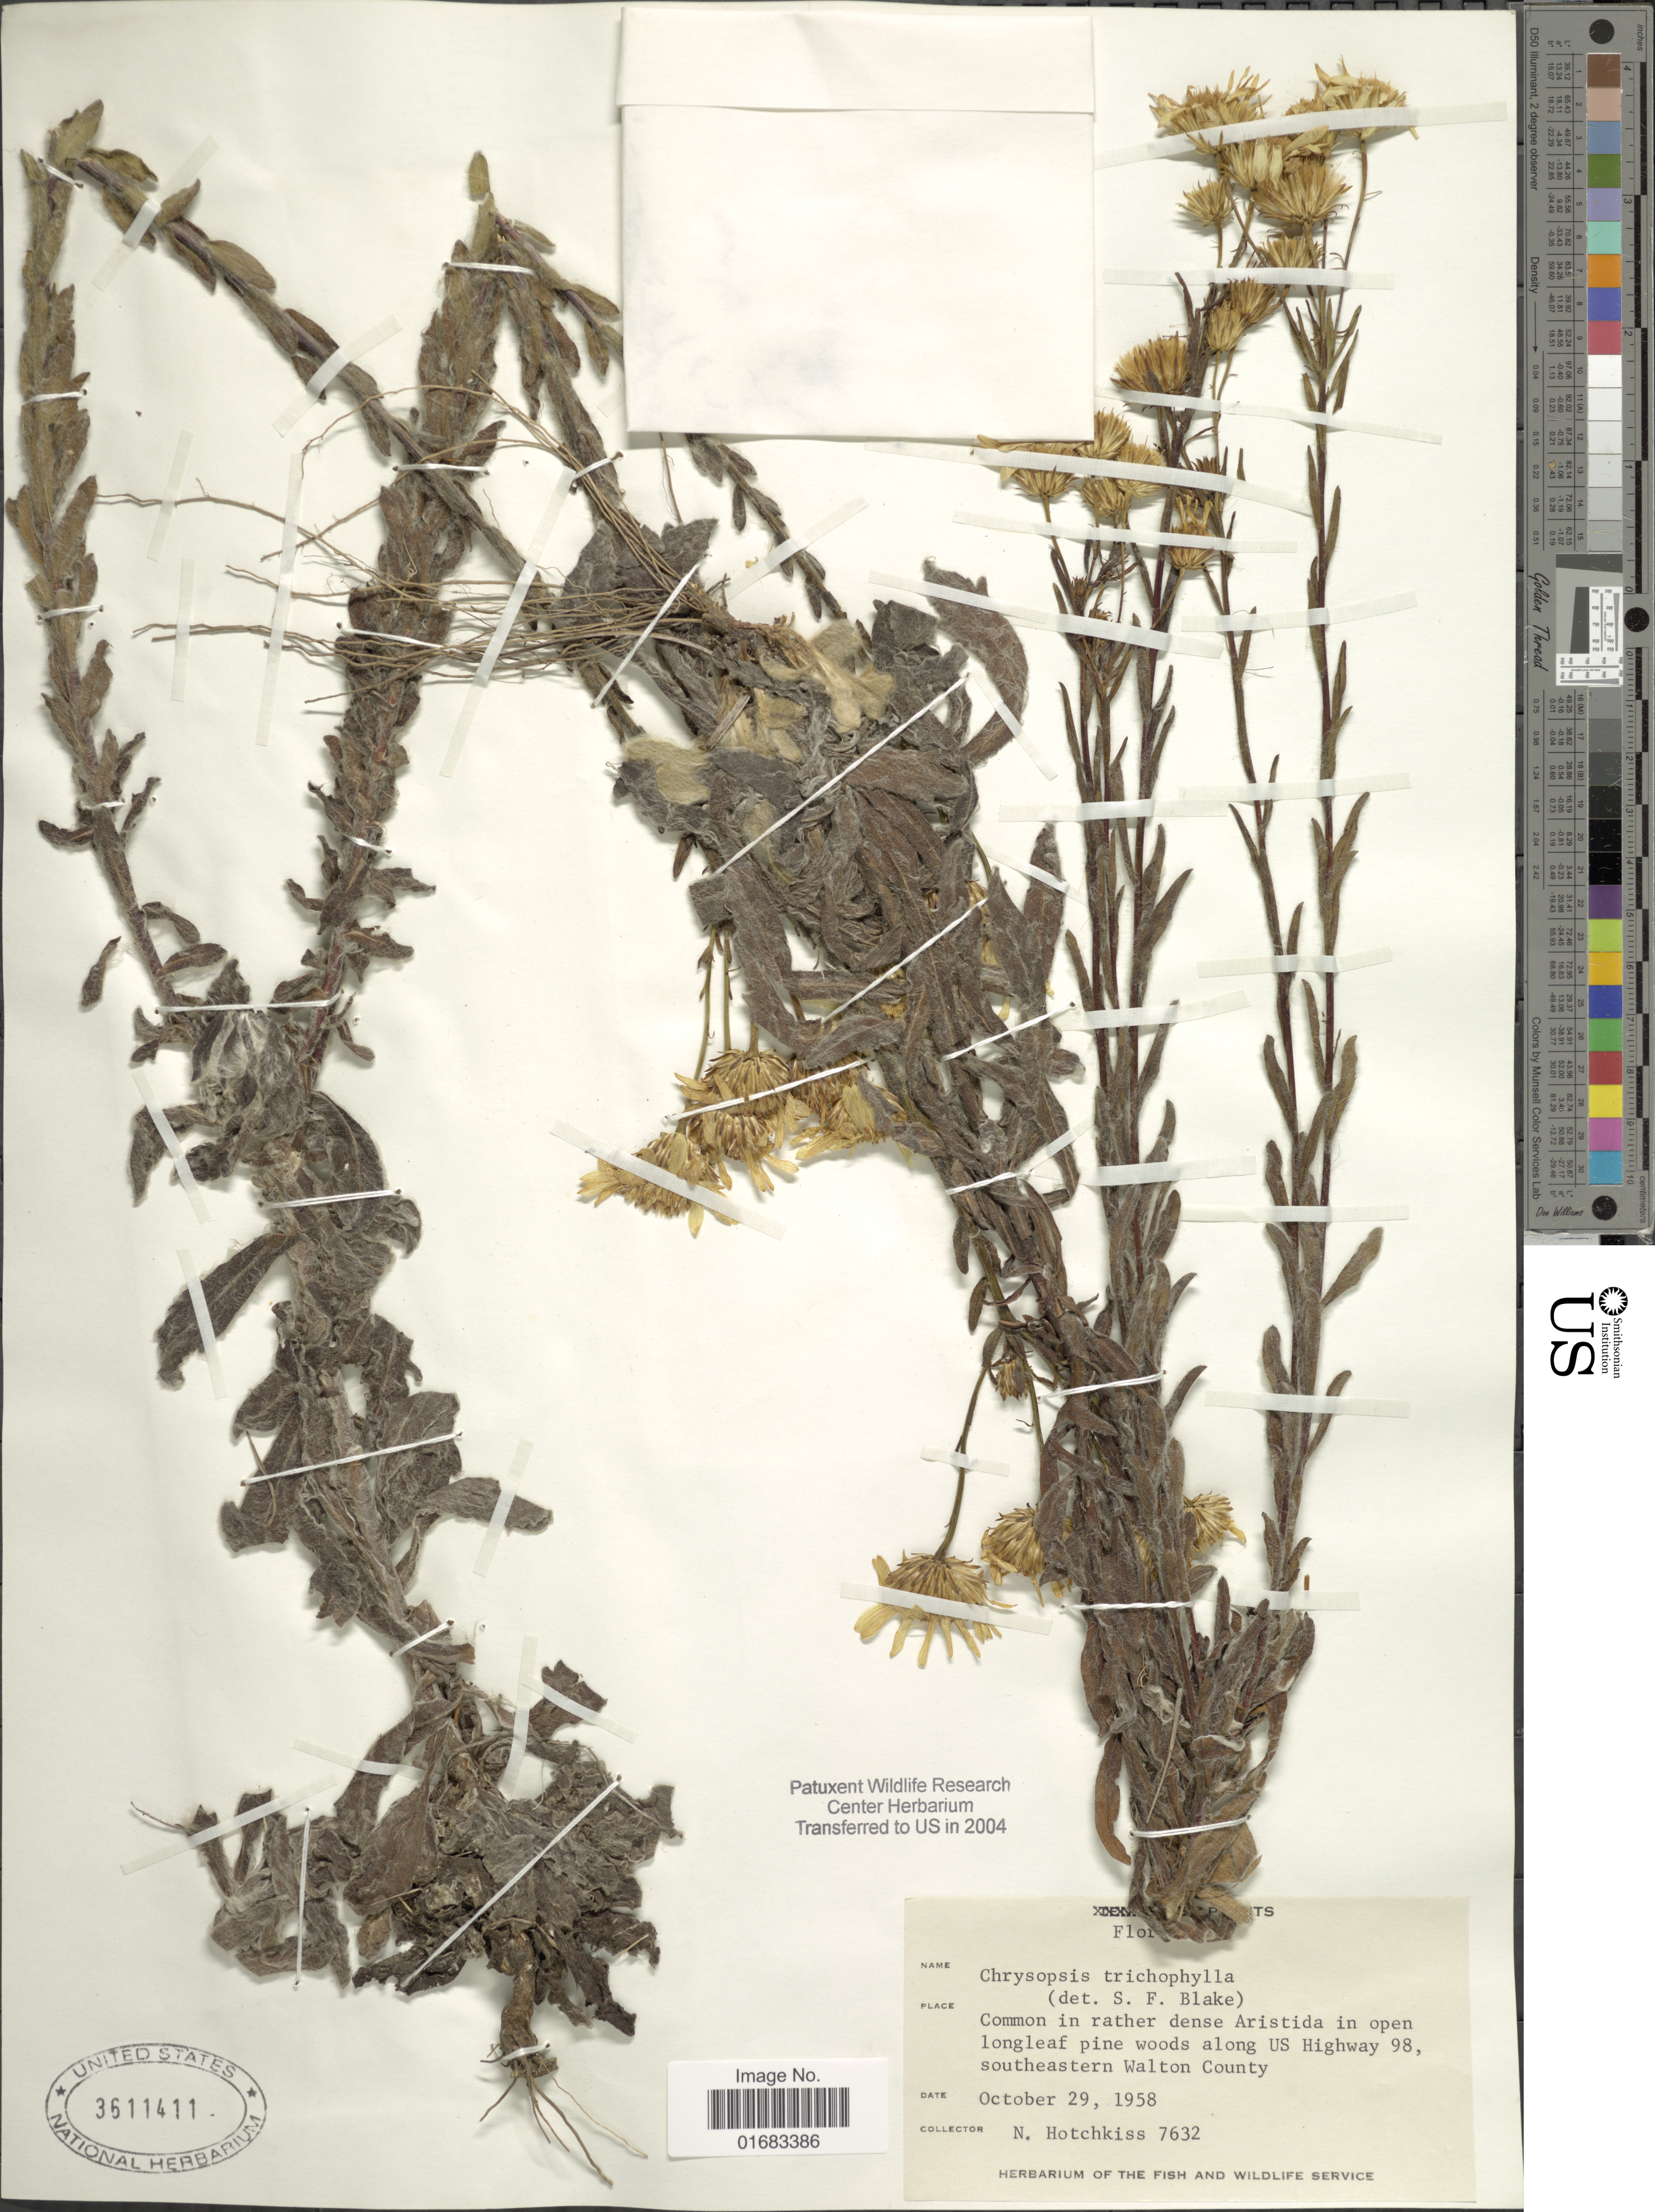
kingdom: Plantae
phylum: Tracheophyta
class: Magnoliopsida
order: Asterales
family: Asteraceae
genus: Chrysopsis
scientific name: Chrysopsis gossypina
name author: (Michx.) Elliott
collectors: N. Hotchkiss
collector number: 7632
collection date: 1958-10-29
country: United States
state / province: Florida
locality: Florida. open longleaf pine woods along US Highway 98, southeastern Walton County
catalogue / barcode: US 3511411